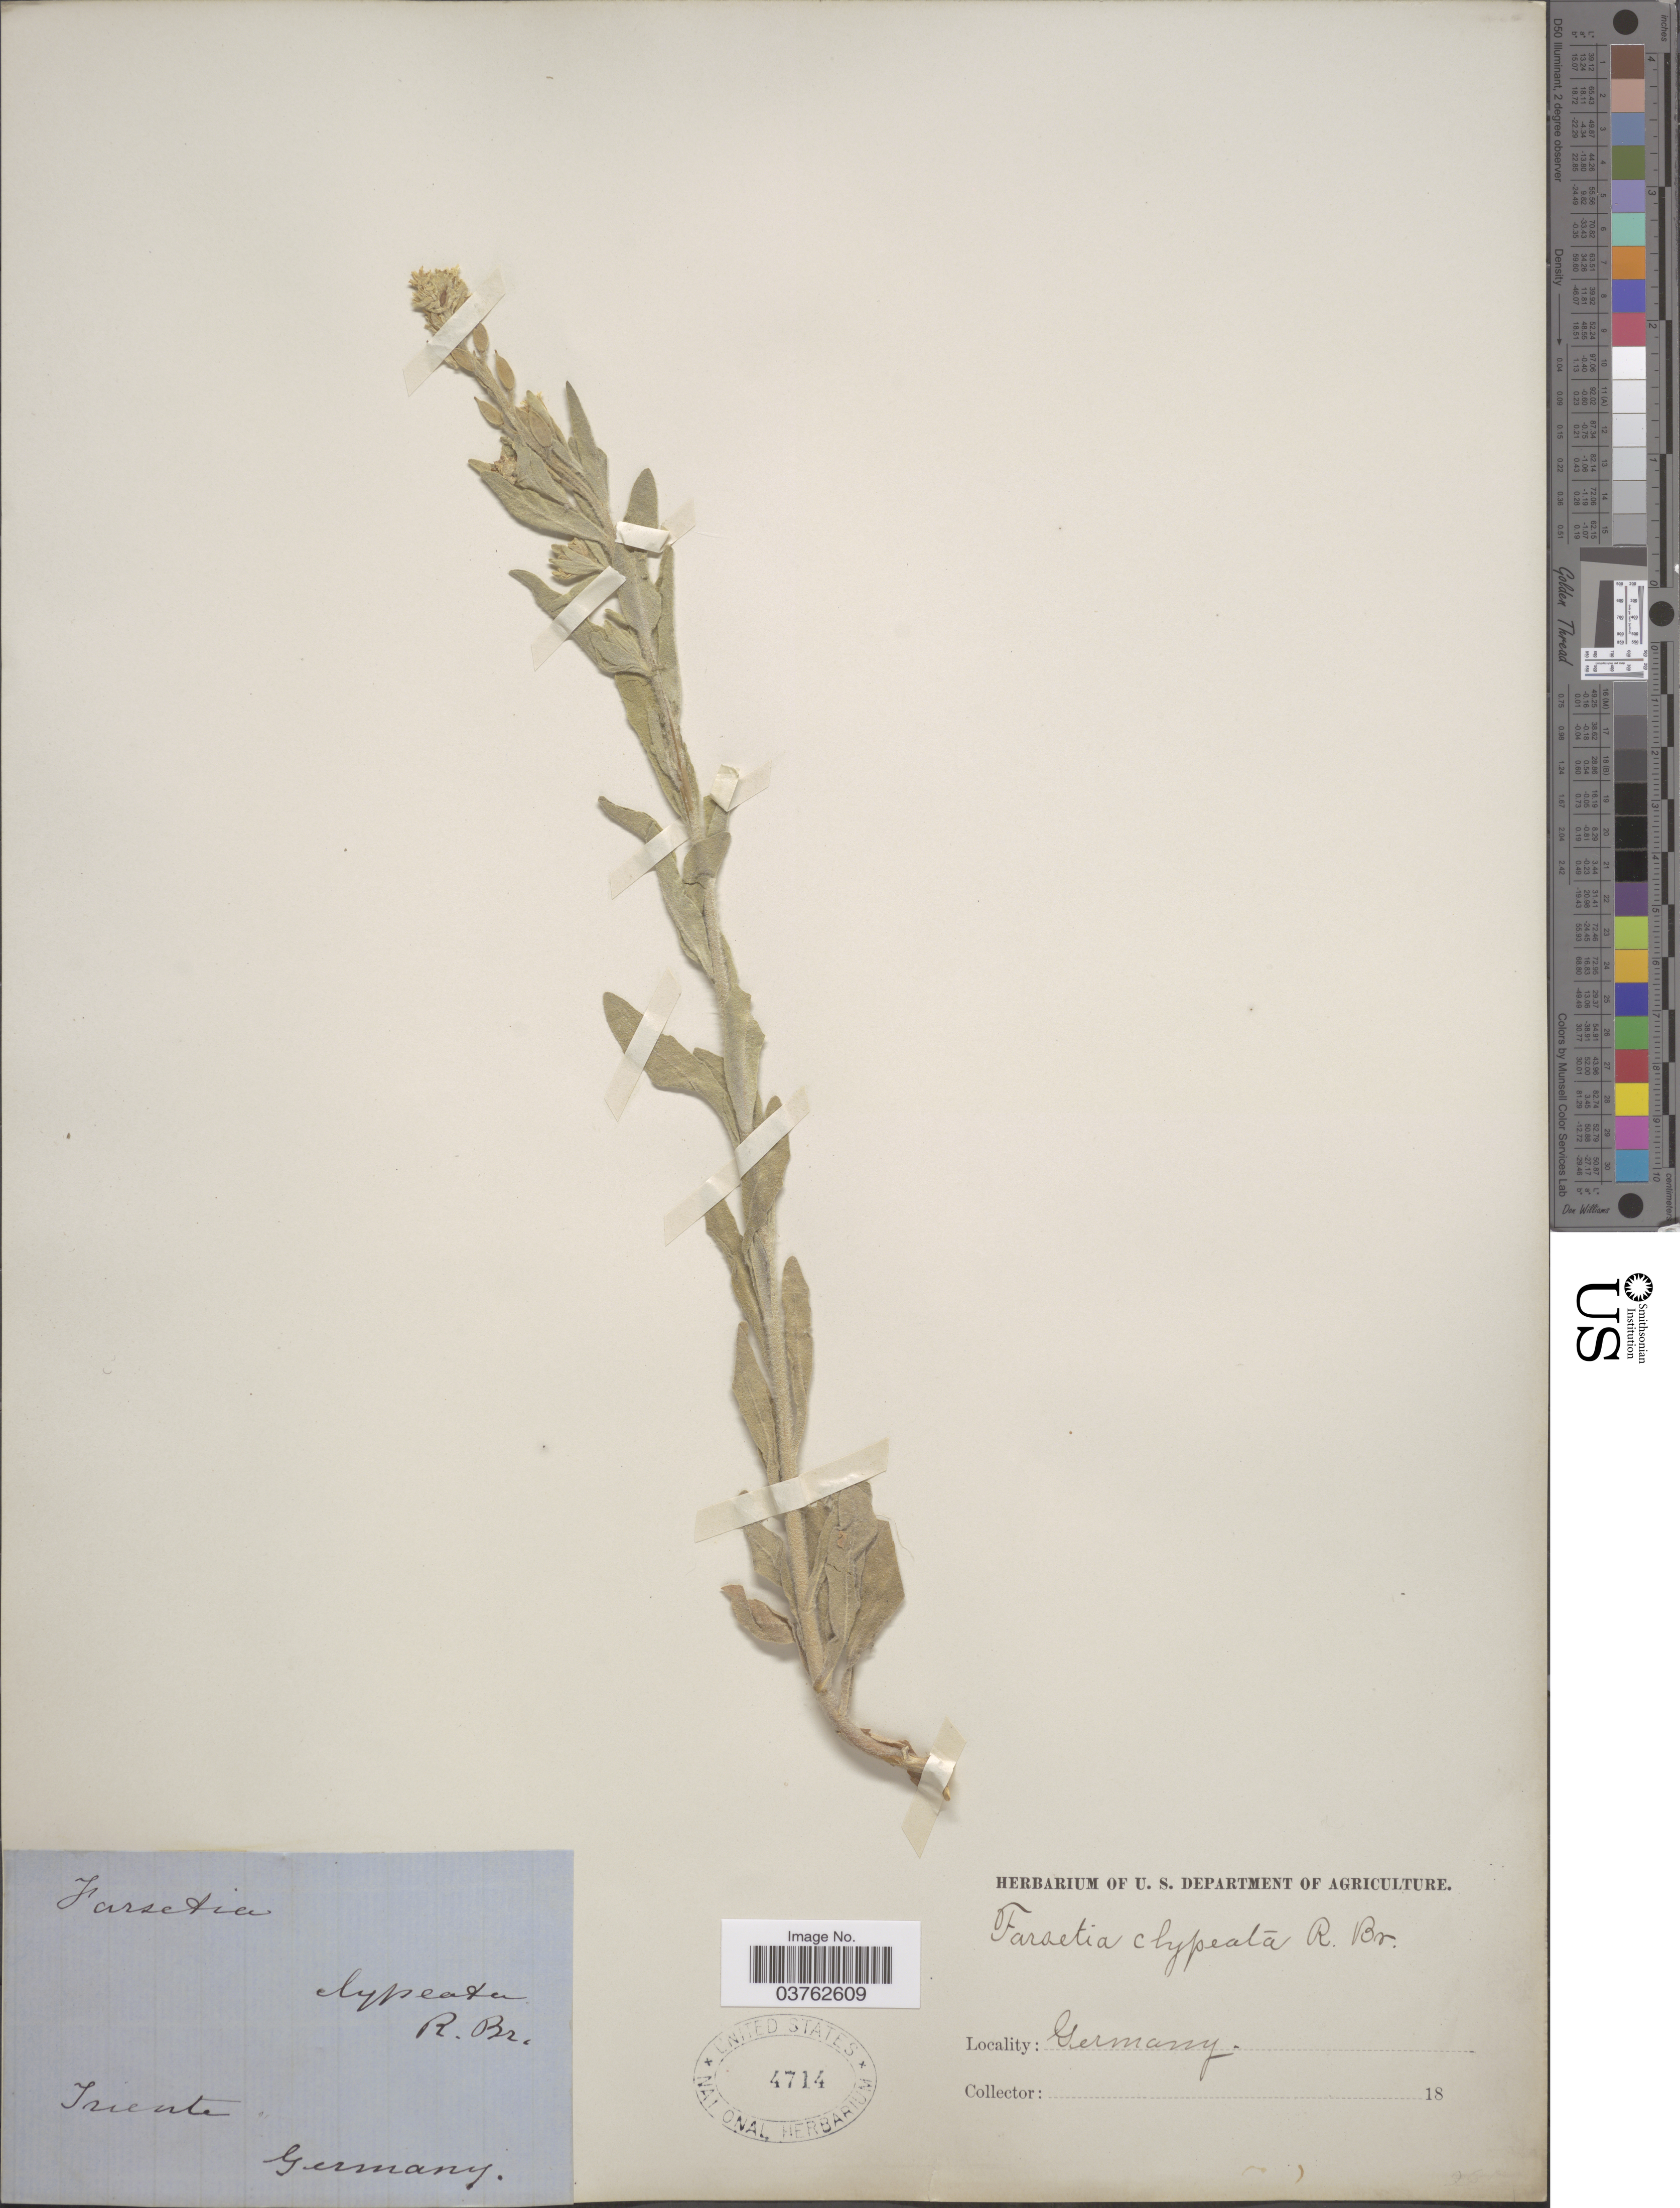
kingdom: Plantae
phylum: Tracheophyta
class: Magnoliopsida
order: Brassicales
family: Brassicaceae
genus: Fibigia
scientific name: Fibigia clypeata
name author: (L.) Medik.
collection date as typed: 18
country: Germany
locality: Triente.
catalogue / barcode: US 4714